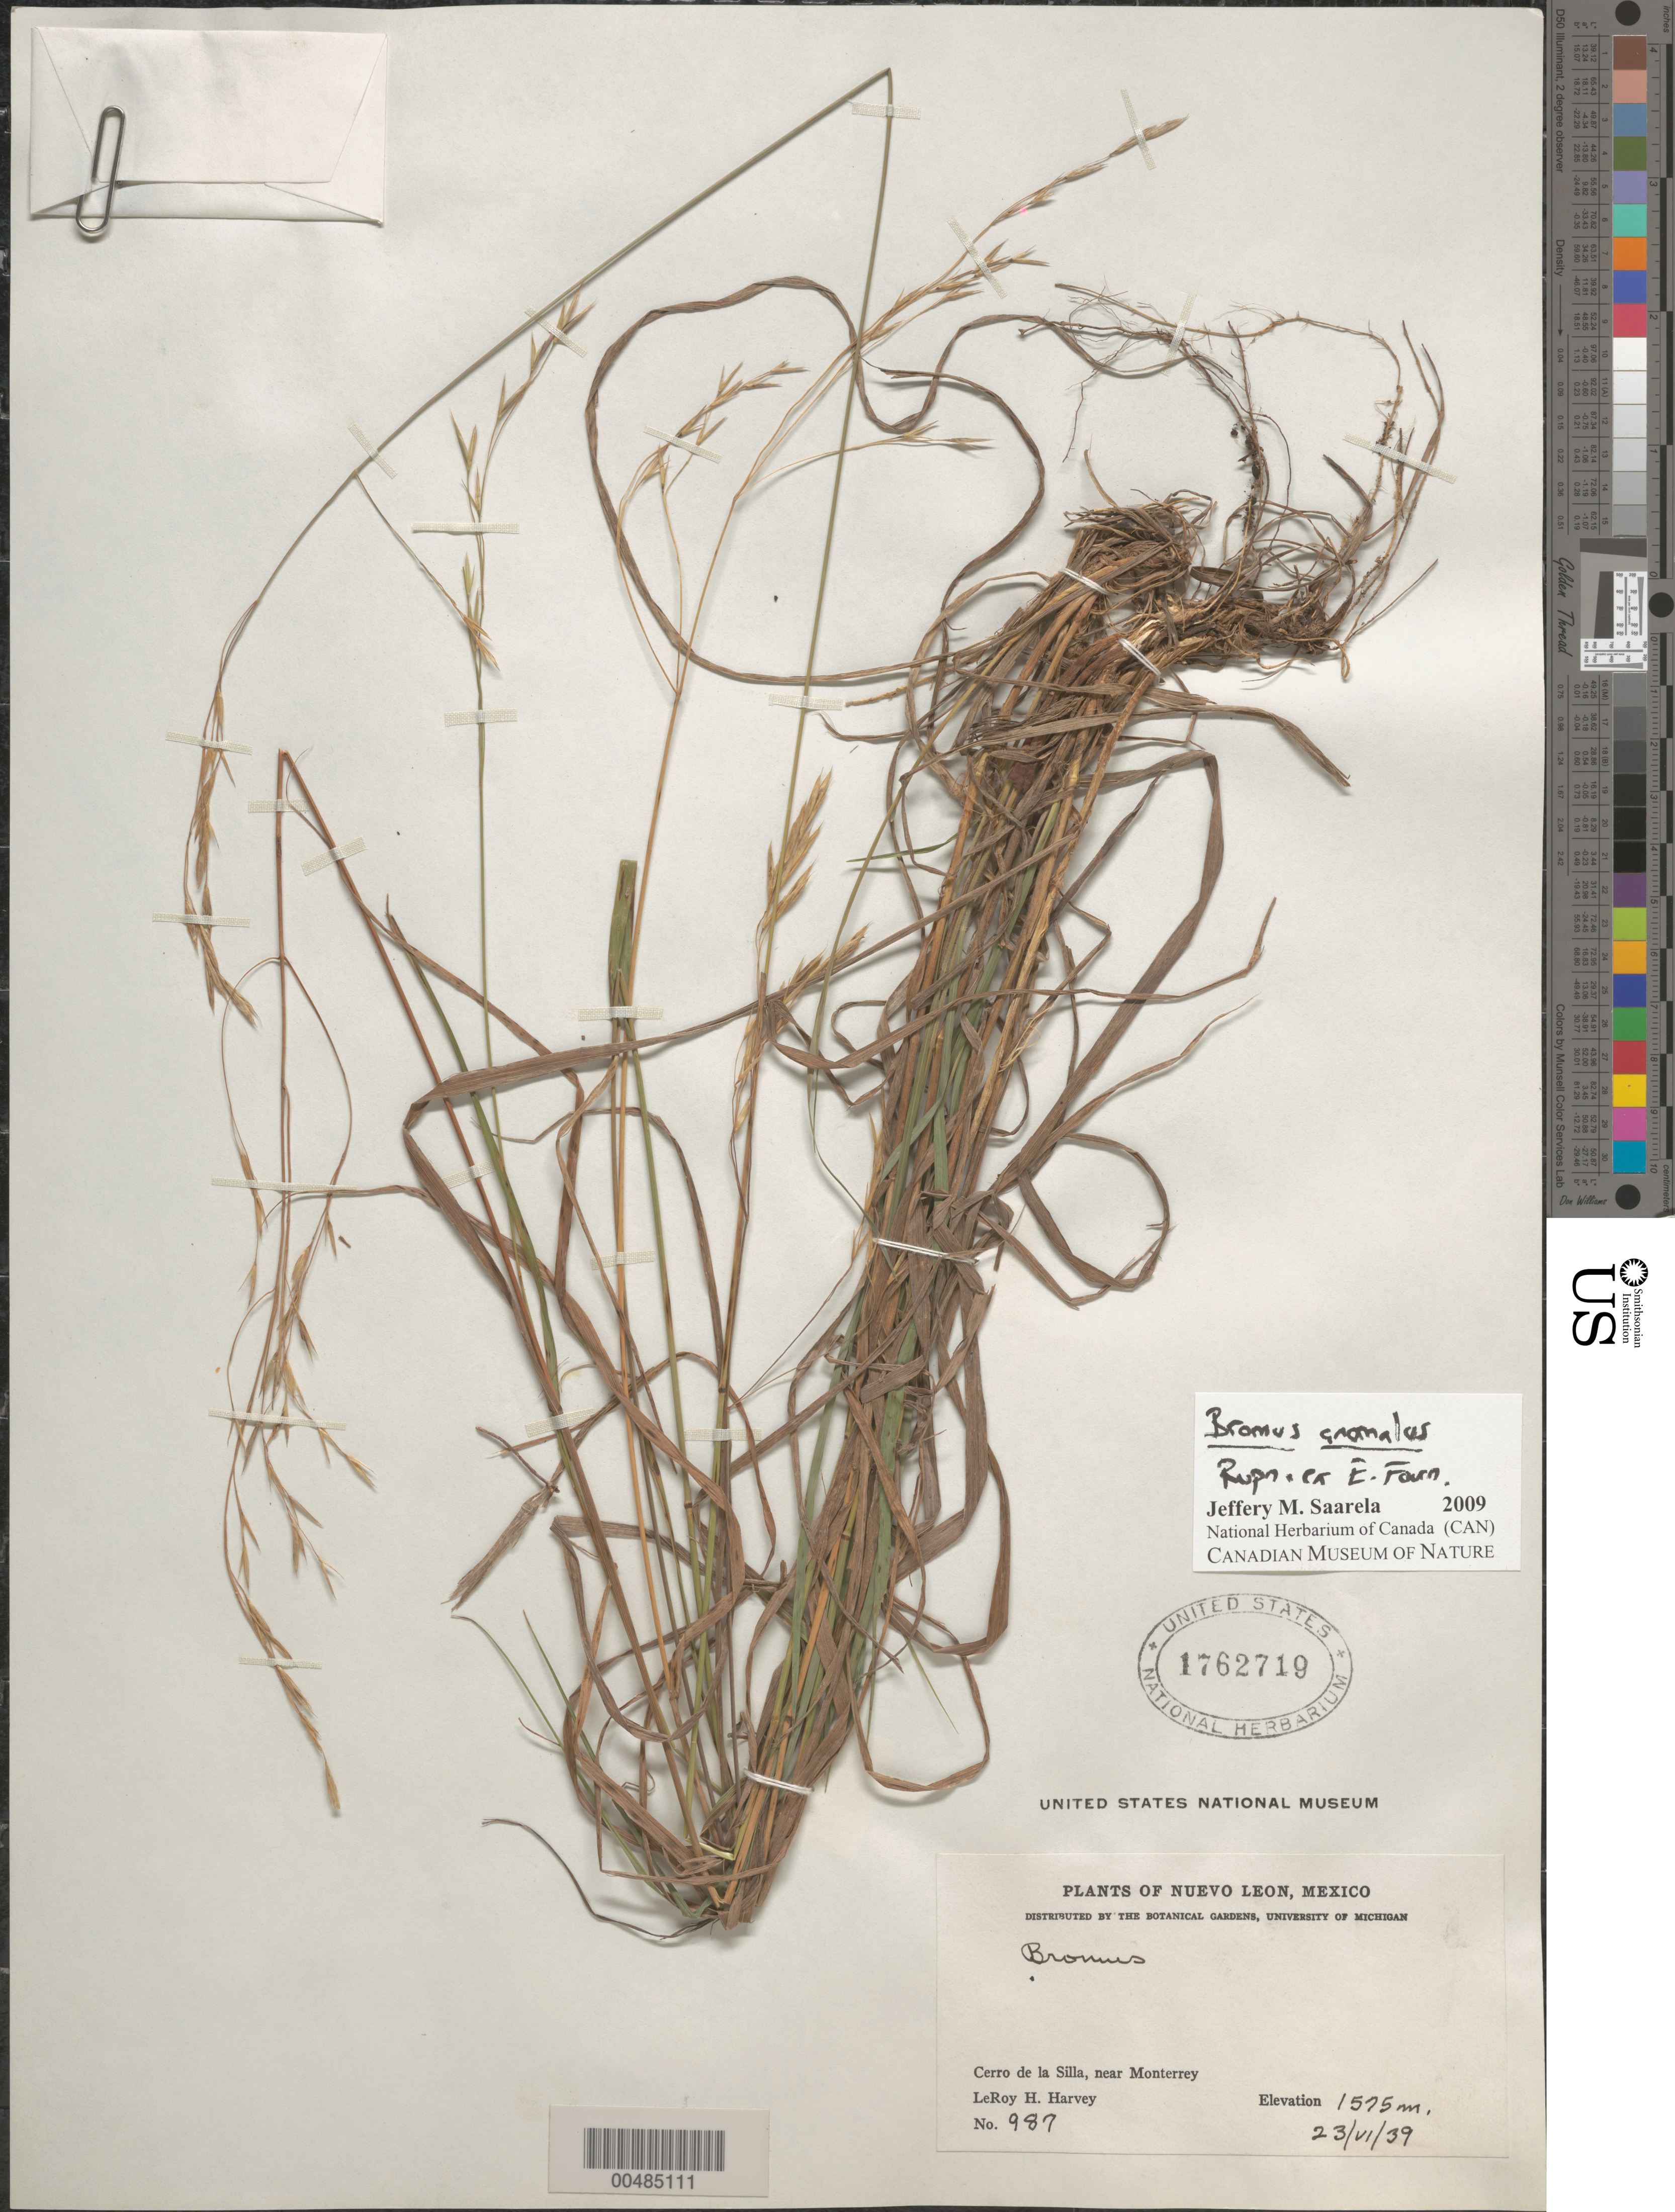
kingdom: Plantae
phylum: Tracheophyta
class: Liliopsida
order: Poales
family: Poaceae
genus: Bromus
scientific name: Bromus anomalus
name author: Rupr. ex E. Fourn.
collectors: L. H. Harvey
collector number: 987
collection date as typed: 23 Jun 1939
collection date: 1939-06-23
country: Mexico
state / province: Nuevo León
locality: Cerro de la Silla, near Monterrey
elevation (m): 1575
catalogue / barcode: US 1762719